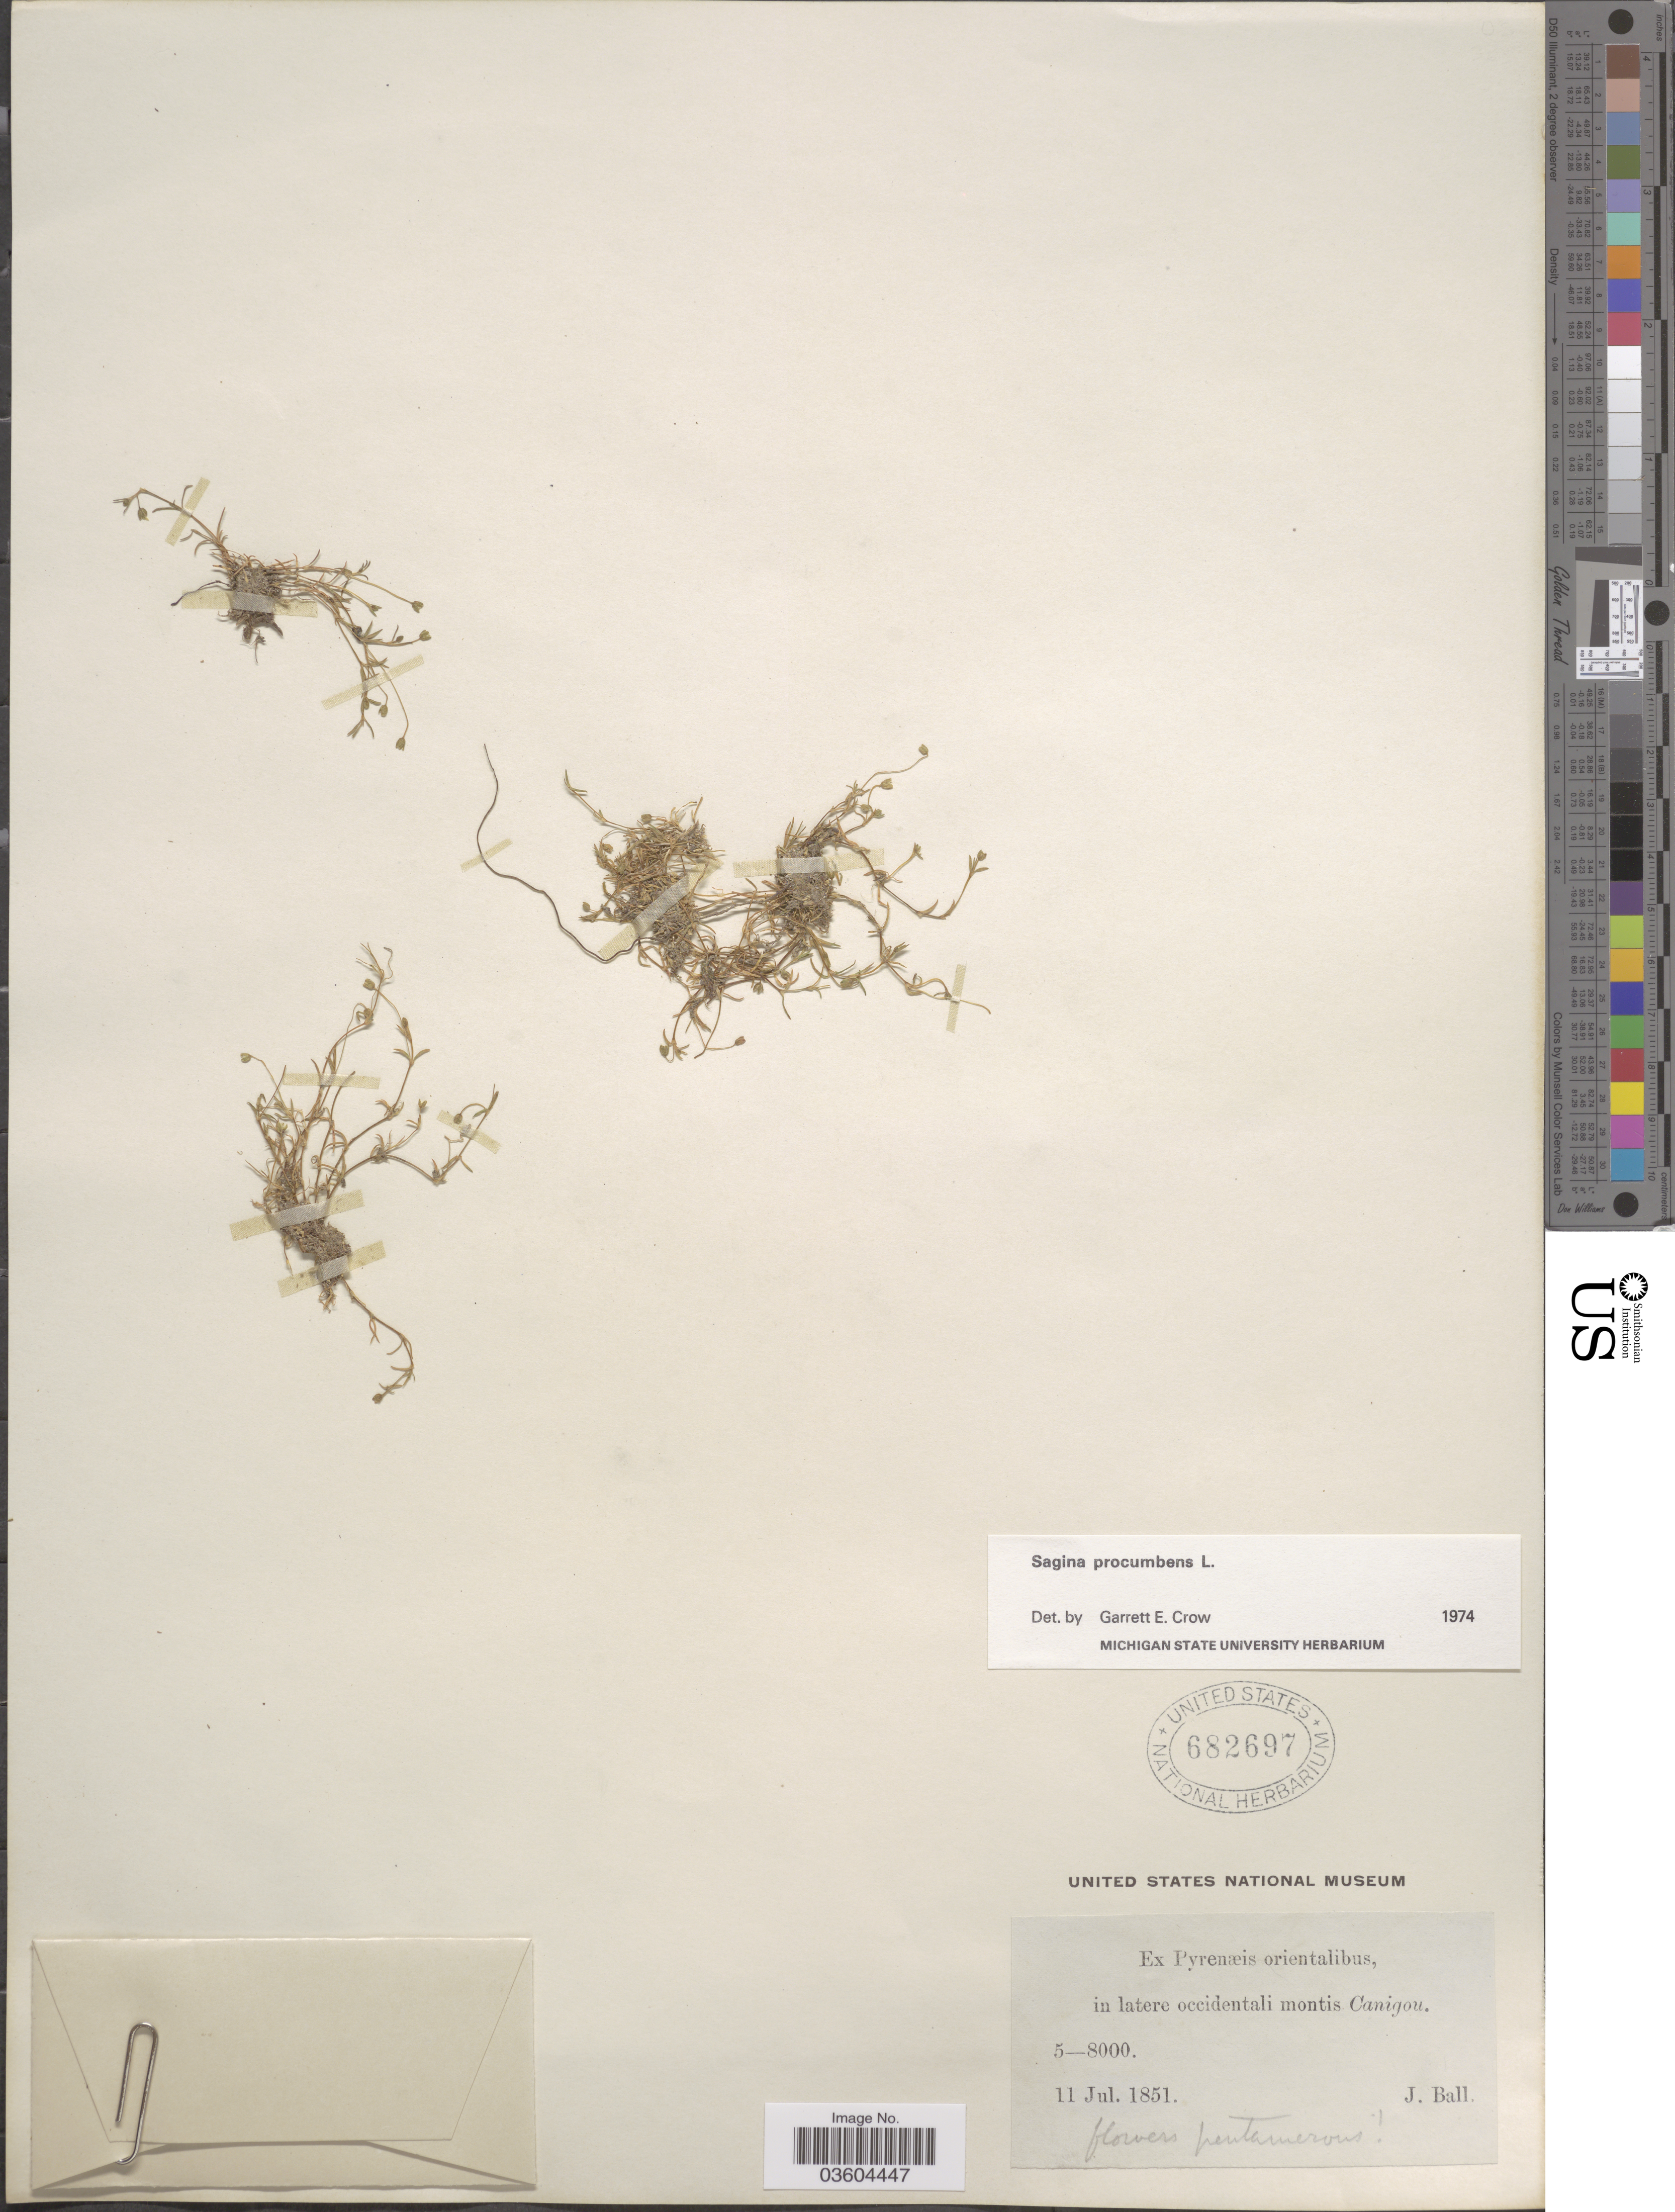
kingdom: Plantae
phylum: Tracheophyta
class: Magnoliopsida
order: Caryophyllales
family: Caryophyllaceae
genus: Sagina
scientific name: Sagina procumbens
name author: L.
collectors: J. Ball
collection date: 1851-07-11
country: France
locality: Ex Pyrenæis orientalibus, in latere occidentali montis Canigou.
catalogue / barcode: US 682697